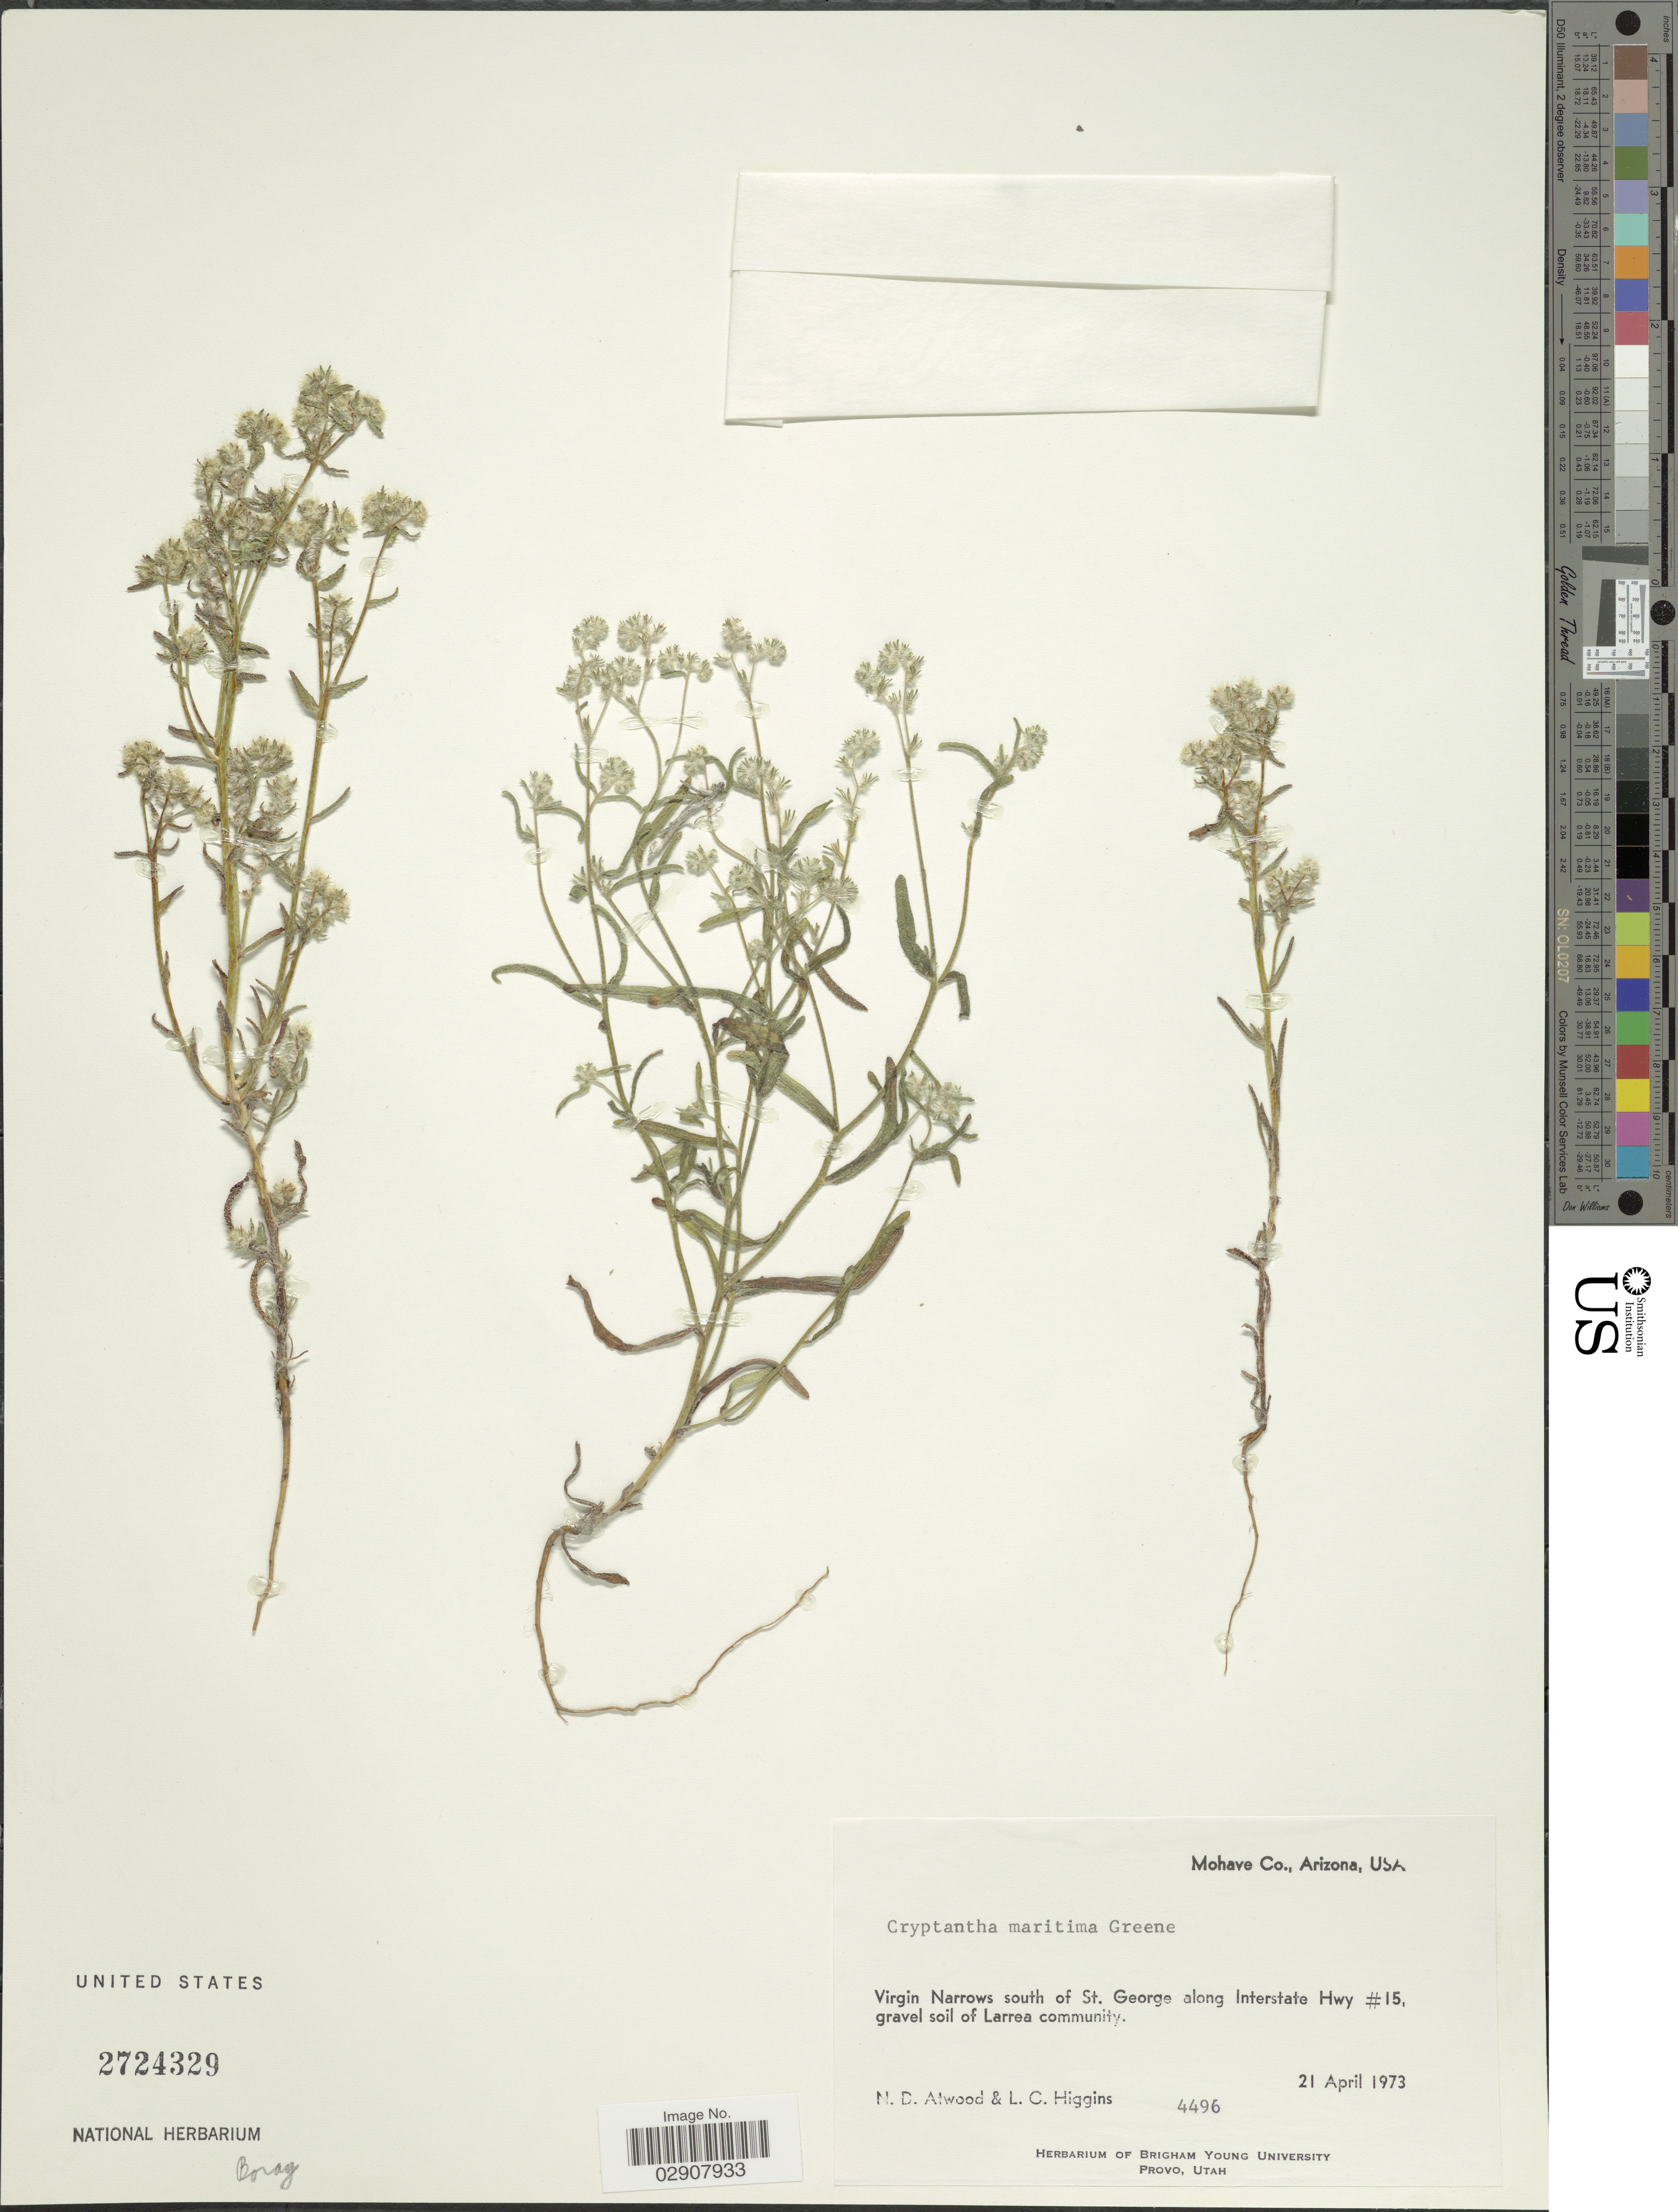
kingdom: Plantae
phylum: Tracheophyta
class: Magnoliopsida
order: Boraginales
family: Boraginaceae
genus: Cryptantha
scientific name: Cryptantha maritima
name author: (Greene) Greene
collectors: N. Atwood & L. Higgins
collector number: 4496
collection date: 1973-04-21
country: United States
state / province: Arizona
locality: Virgin Narrows south of St. George along Interstate Hwy # 15, gravel soil of Larrea community. Mohave Co., Arizona, USA.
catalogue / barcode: US 2724329